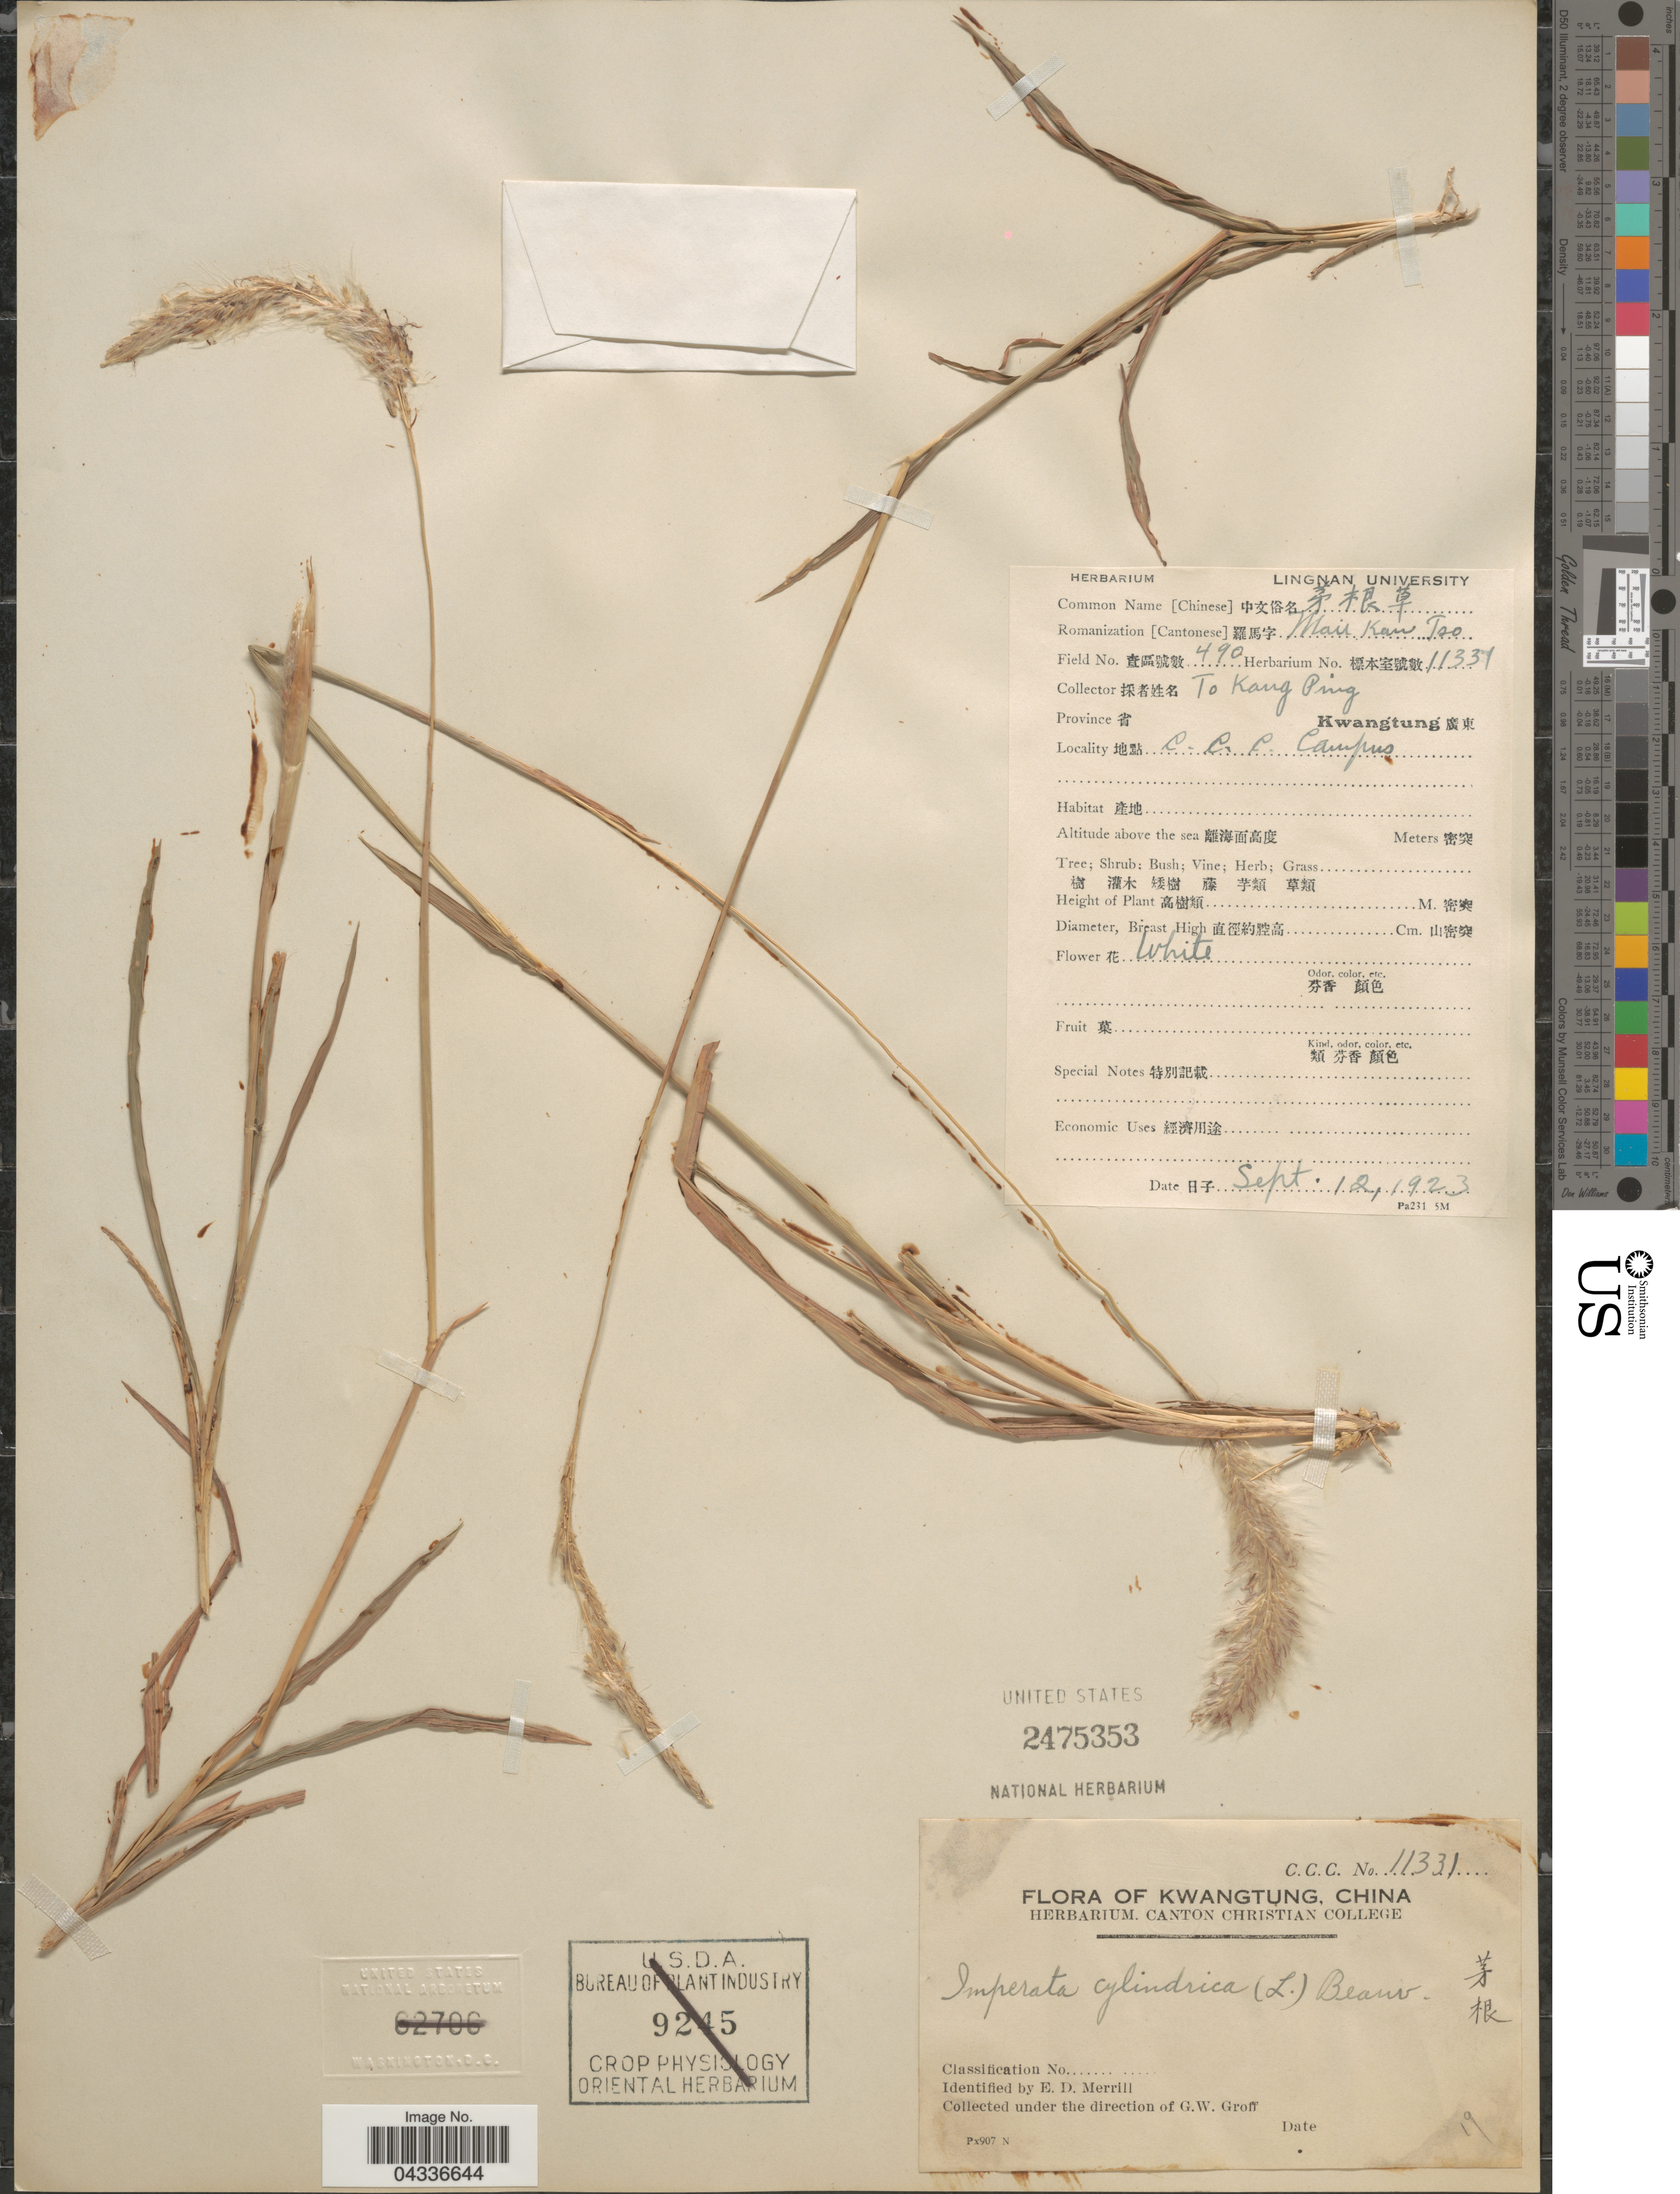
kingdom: Plantae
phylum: Tracheophyta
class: Liliopsida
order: Poales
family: Poaceae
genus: Imperata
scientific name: Imperata cylindrica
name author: (L.) P. Beauv.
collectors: T. Ping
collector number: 490/11337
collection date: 1923-09-12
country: China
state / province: Guangdong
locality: Province Kwangtung X. C.C.C. Campus.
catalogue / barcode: US 2475353